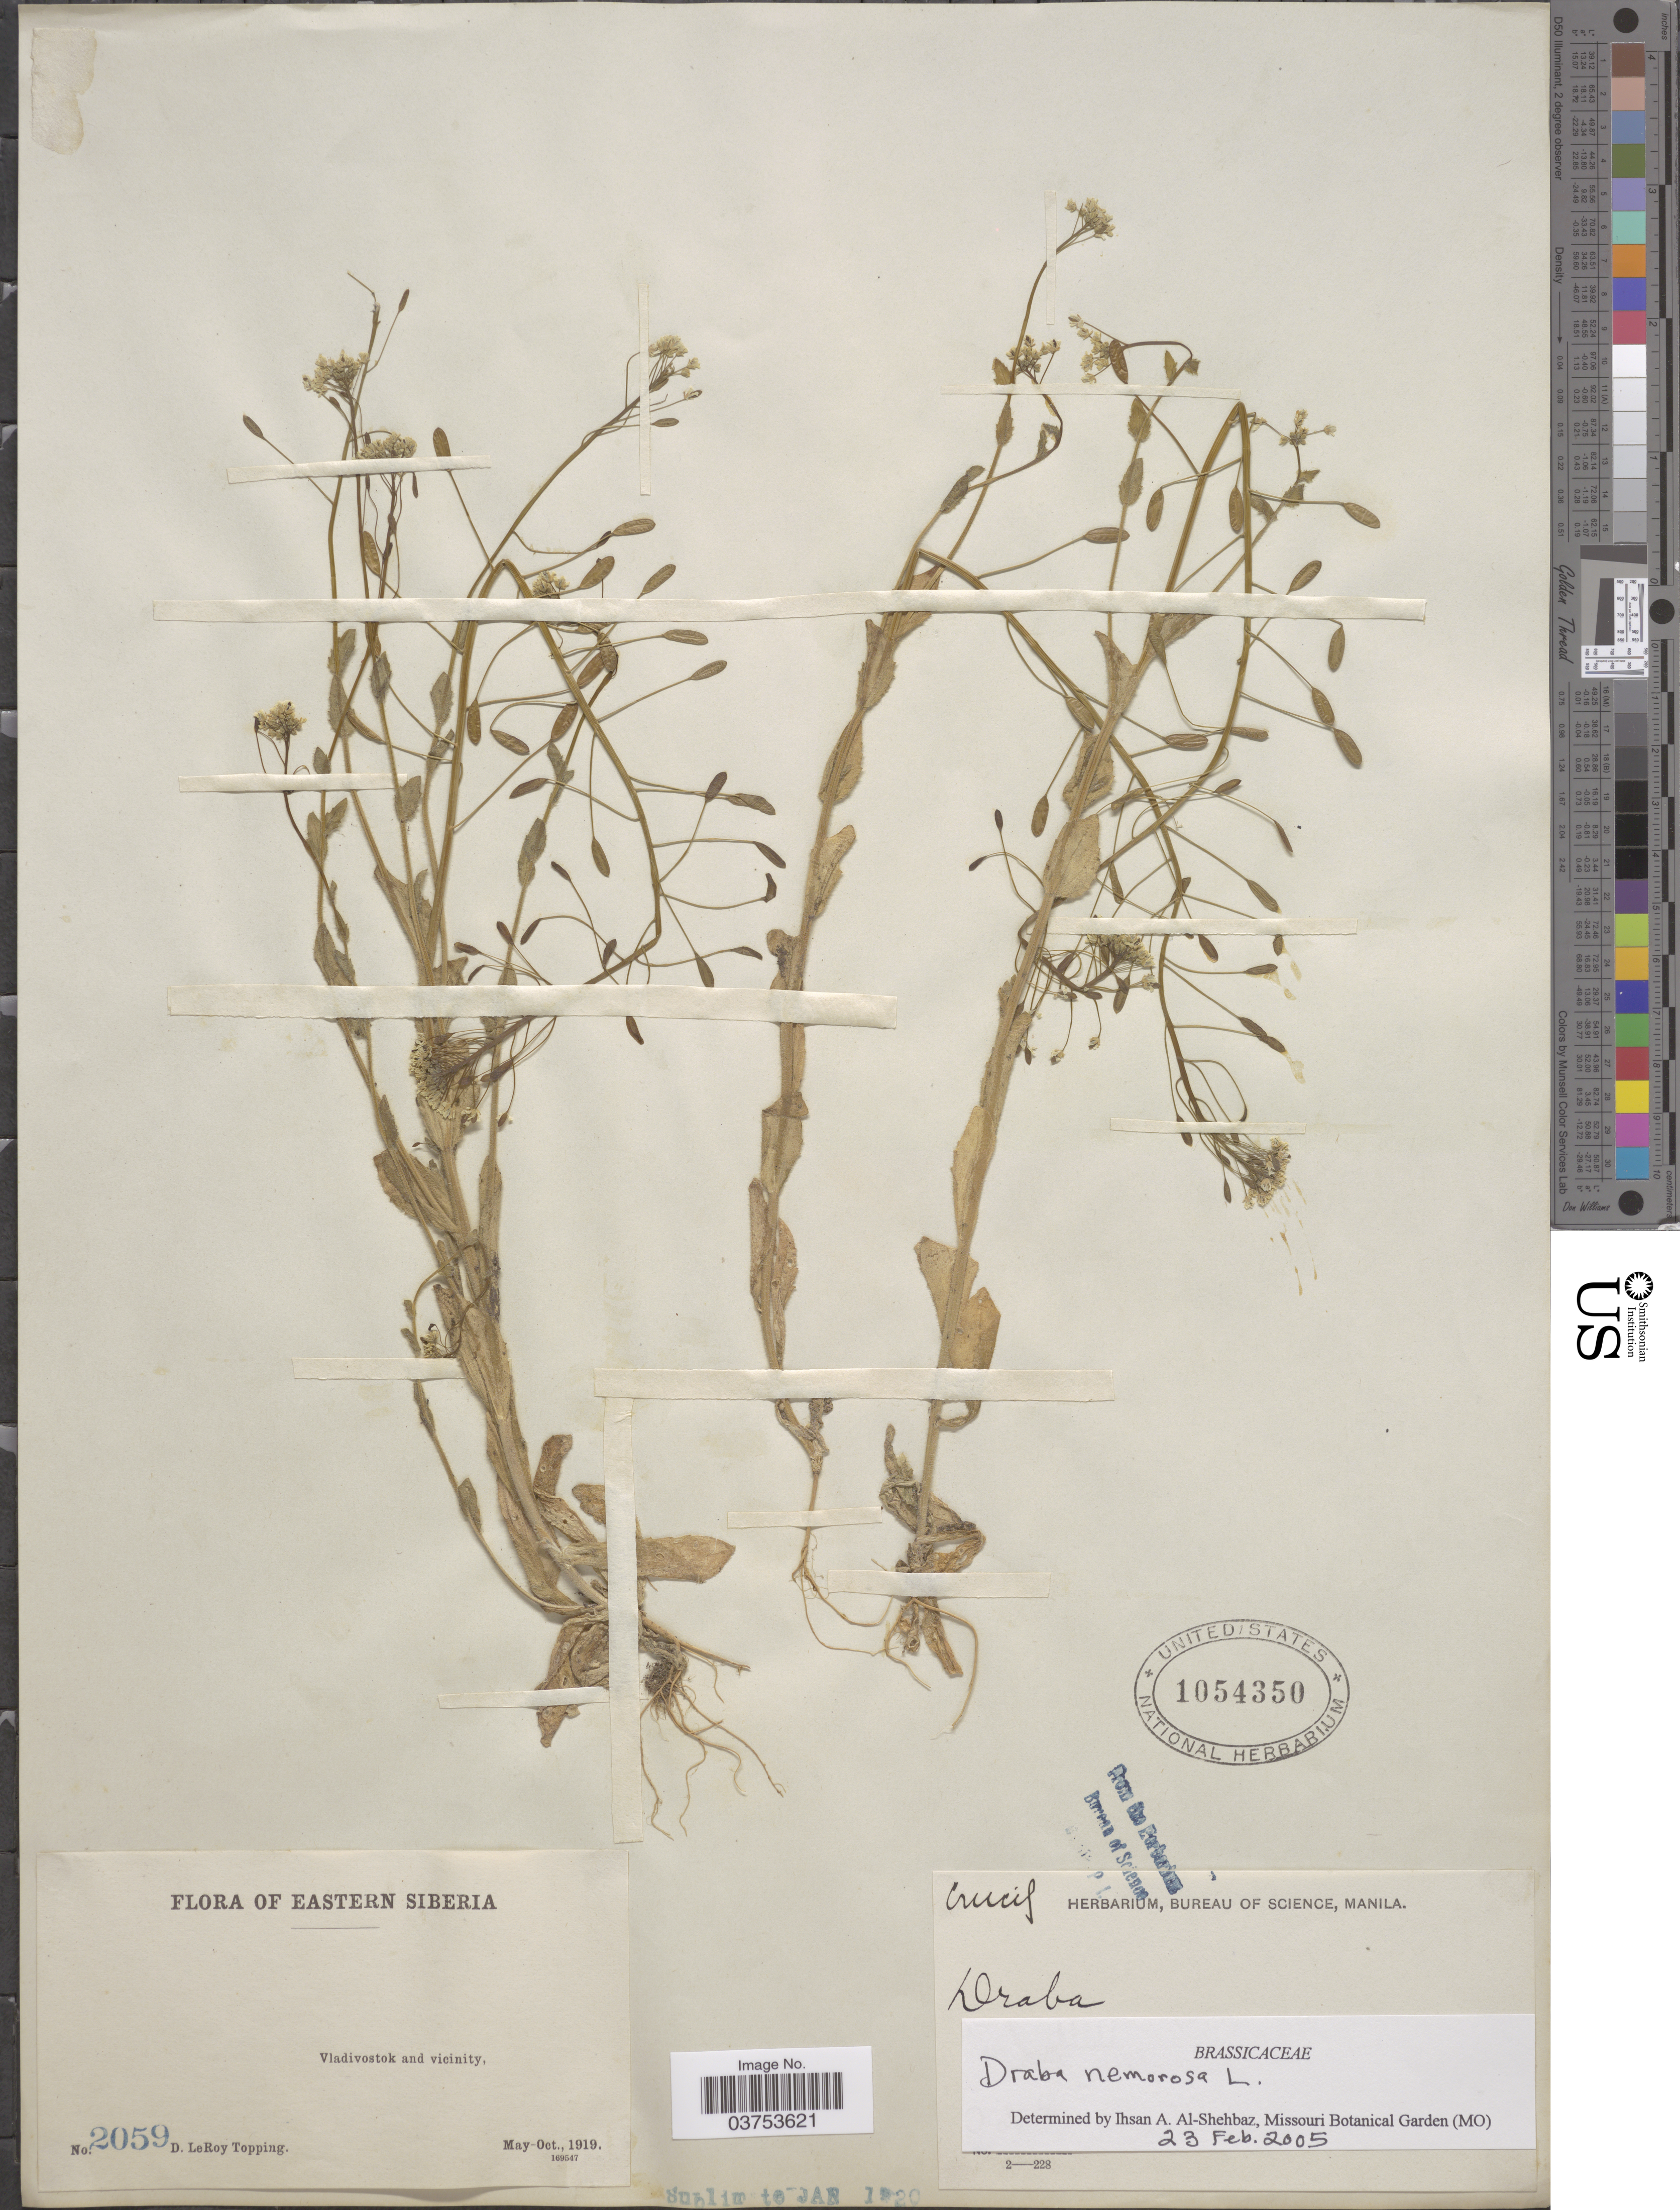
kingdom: Plantae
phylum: Tracheophyta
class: Magnoliopsida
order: Brassicales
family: Brassicaceae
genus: Draba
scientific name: Draba nemorosa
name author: L.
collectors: D. L. Topping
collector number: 2059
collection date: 1919-05/1919-10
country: Russian Federation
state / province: Primorsky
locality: Eastern Siberia. Vladivostok and vicinity.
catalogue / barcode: US 1054350